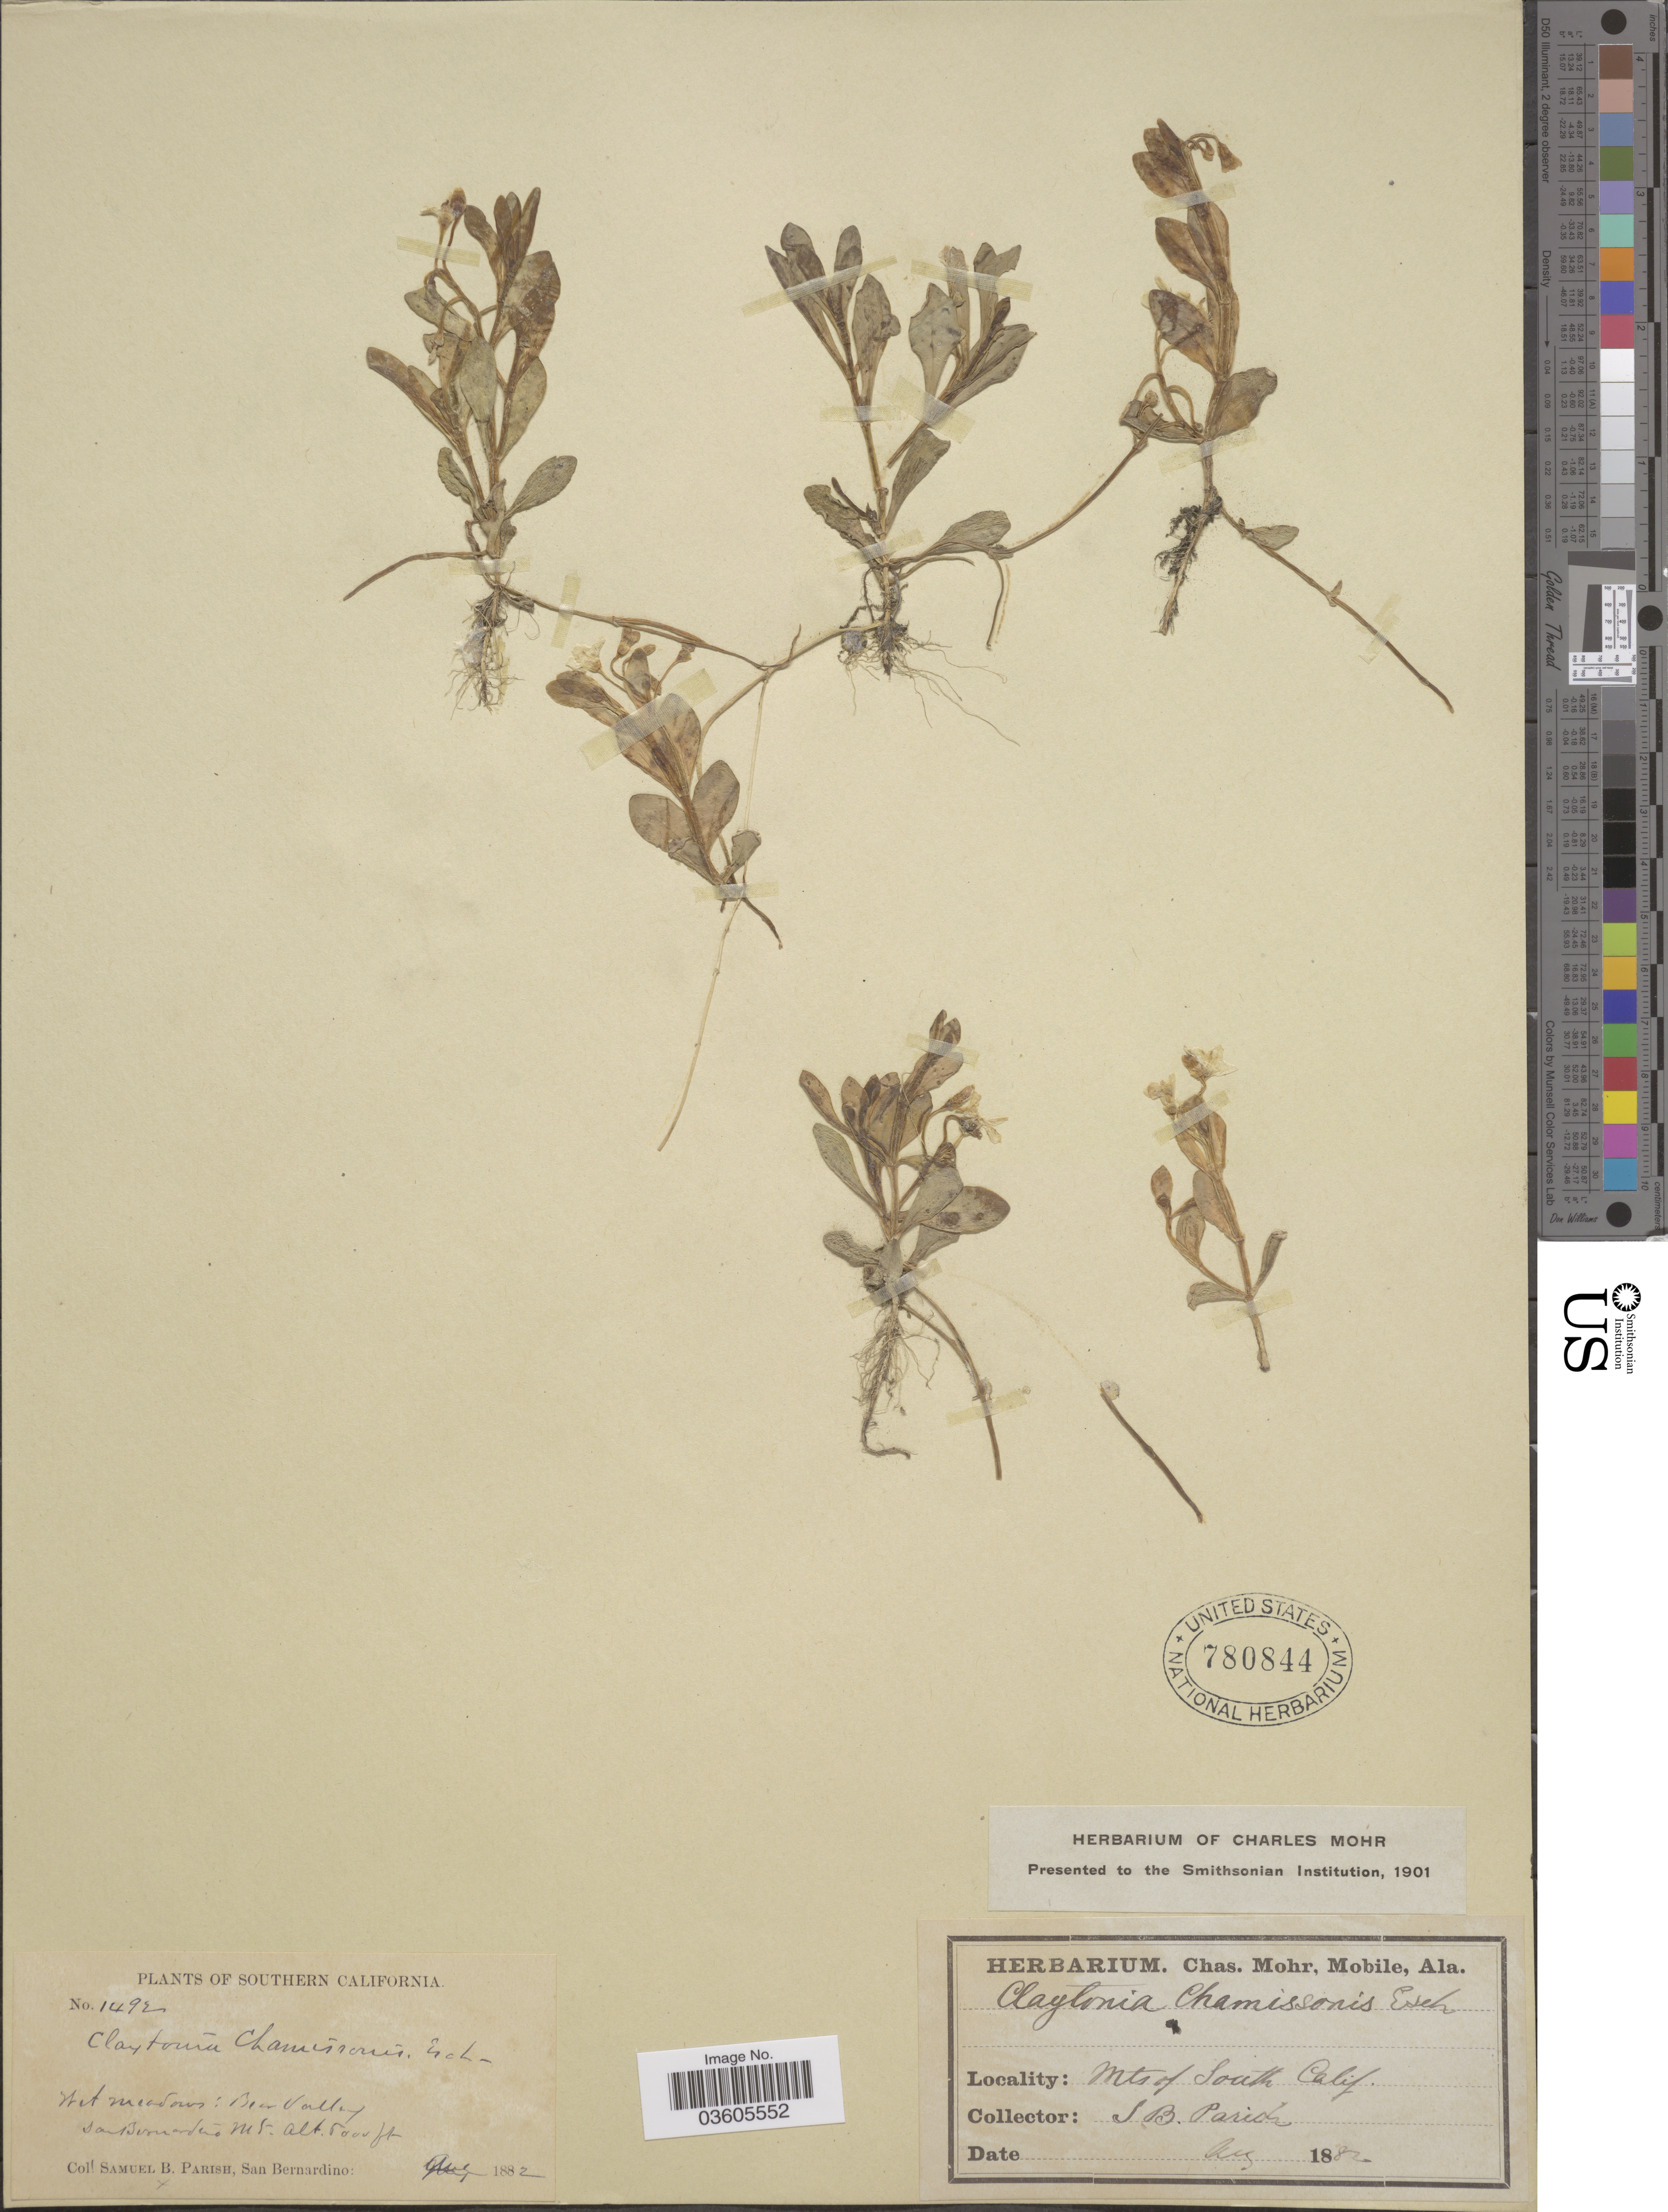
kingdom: Plantae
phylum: Tracheophyta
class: Magnoliopsida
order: Caryophyllales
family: Montiaceae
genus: Montia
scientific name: Montia chamissoi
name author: (Ledeb. ex Spreng.) Greene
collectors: S. B. Parish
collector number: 1492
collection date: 1882-08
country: United States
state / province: California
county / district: San Bernardino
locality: Southern California. Bear Valley. San Bernardino Mt. Mts of South Calif.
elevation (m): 1524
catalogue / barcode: US 780844